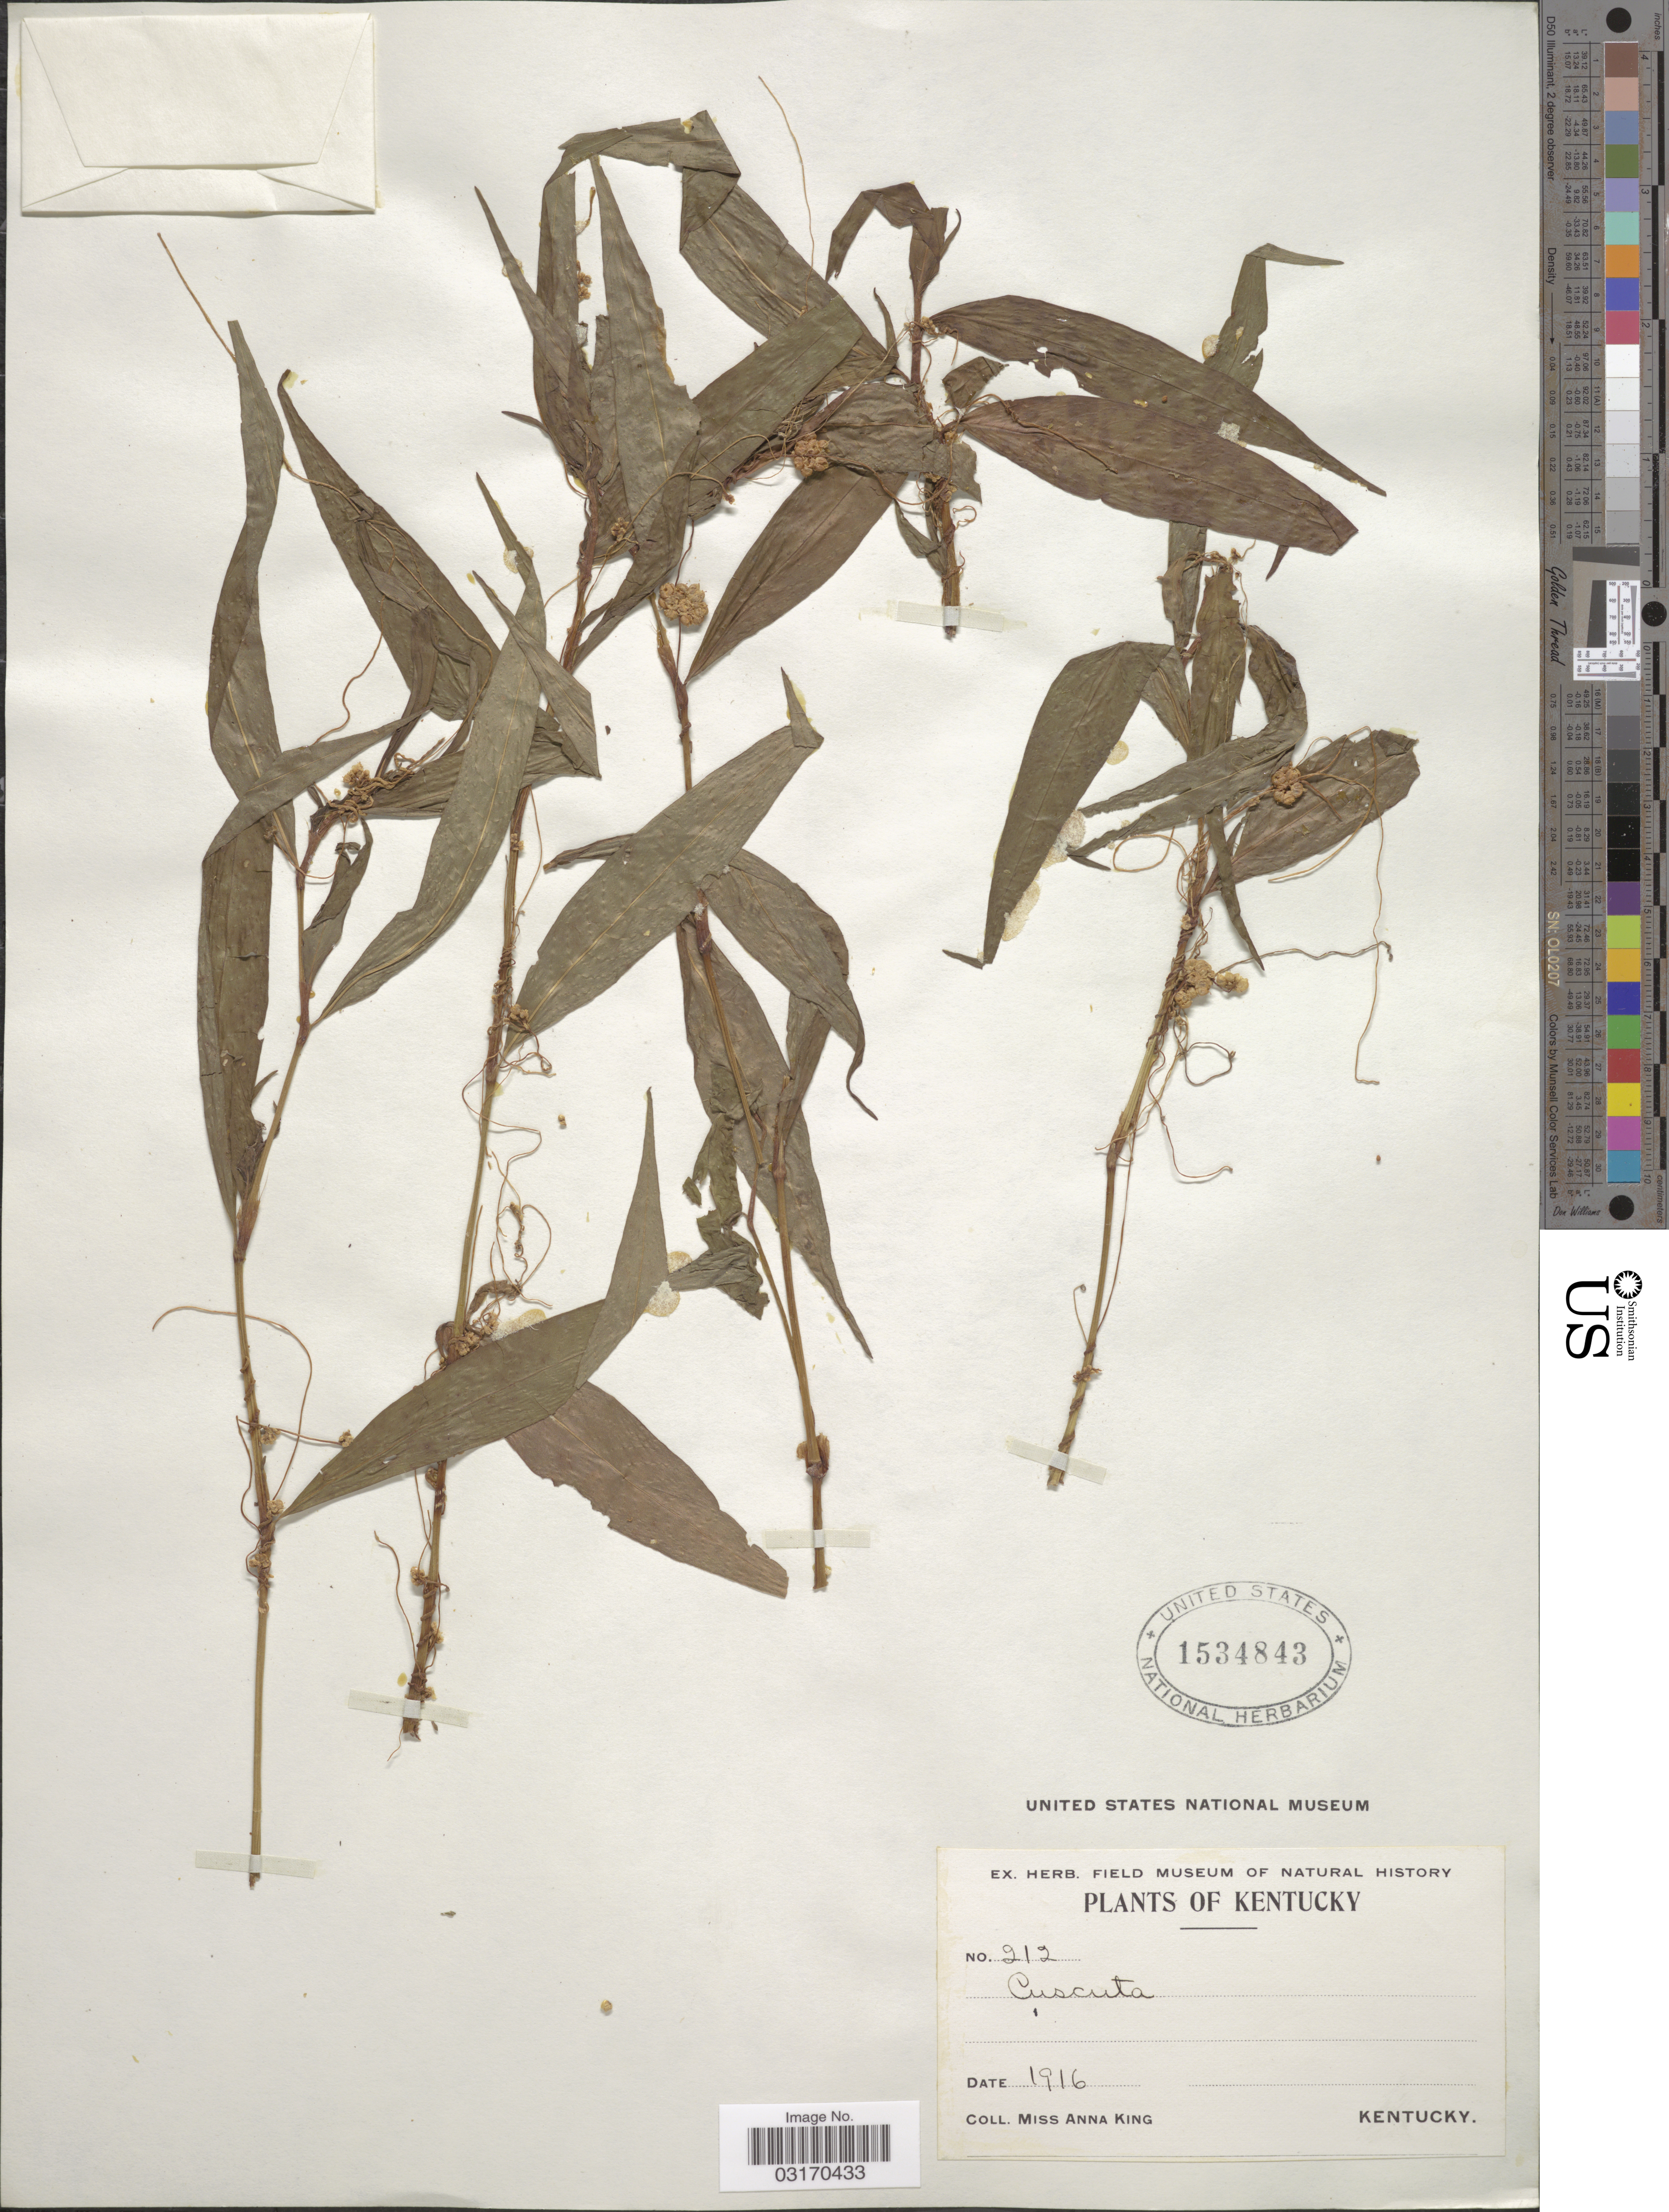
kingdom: Plantae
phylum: Tracheophyta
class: Magnoliopsida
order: Solanales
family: Convolvulaceae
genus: Cuscuta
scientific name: Cuscuta sp.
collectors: A. King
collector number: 212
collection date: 1916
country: United States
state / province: Kentucky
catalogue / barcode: US 1534843